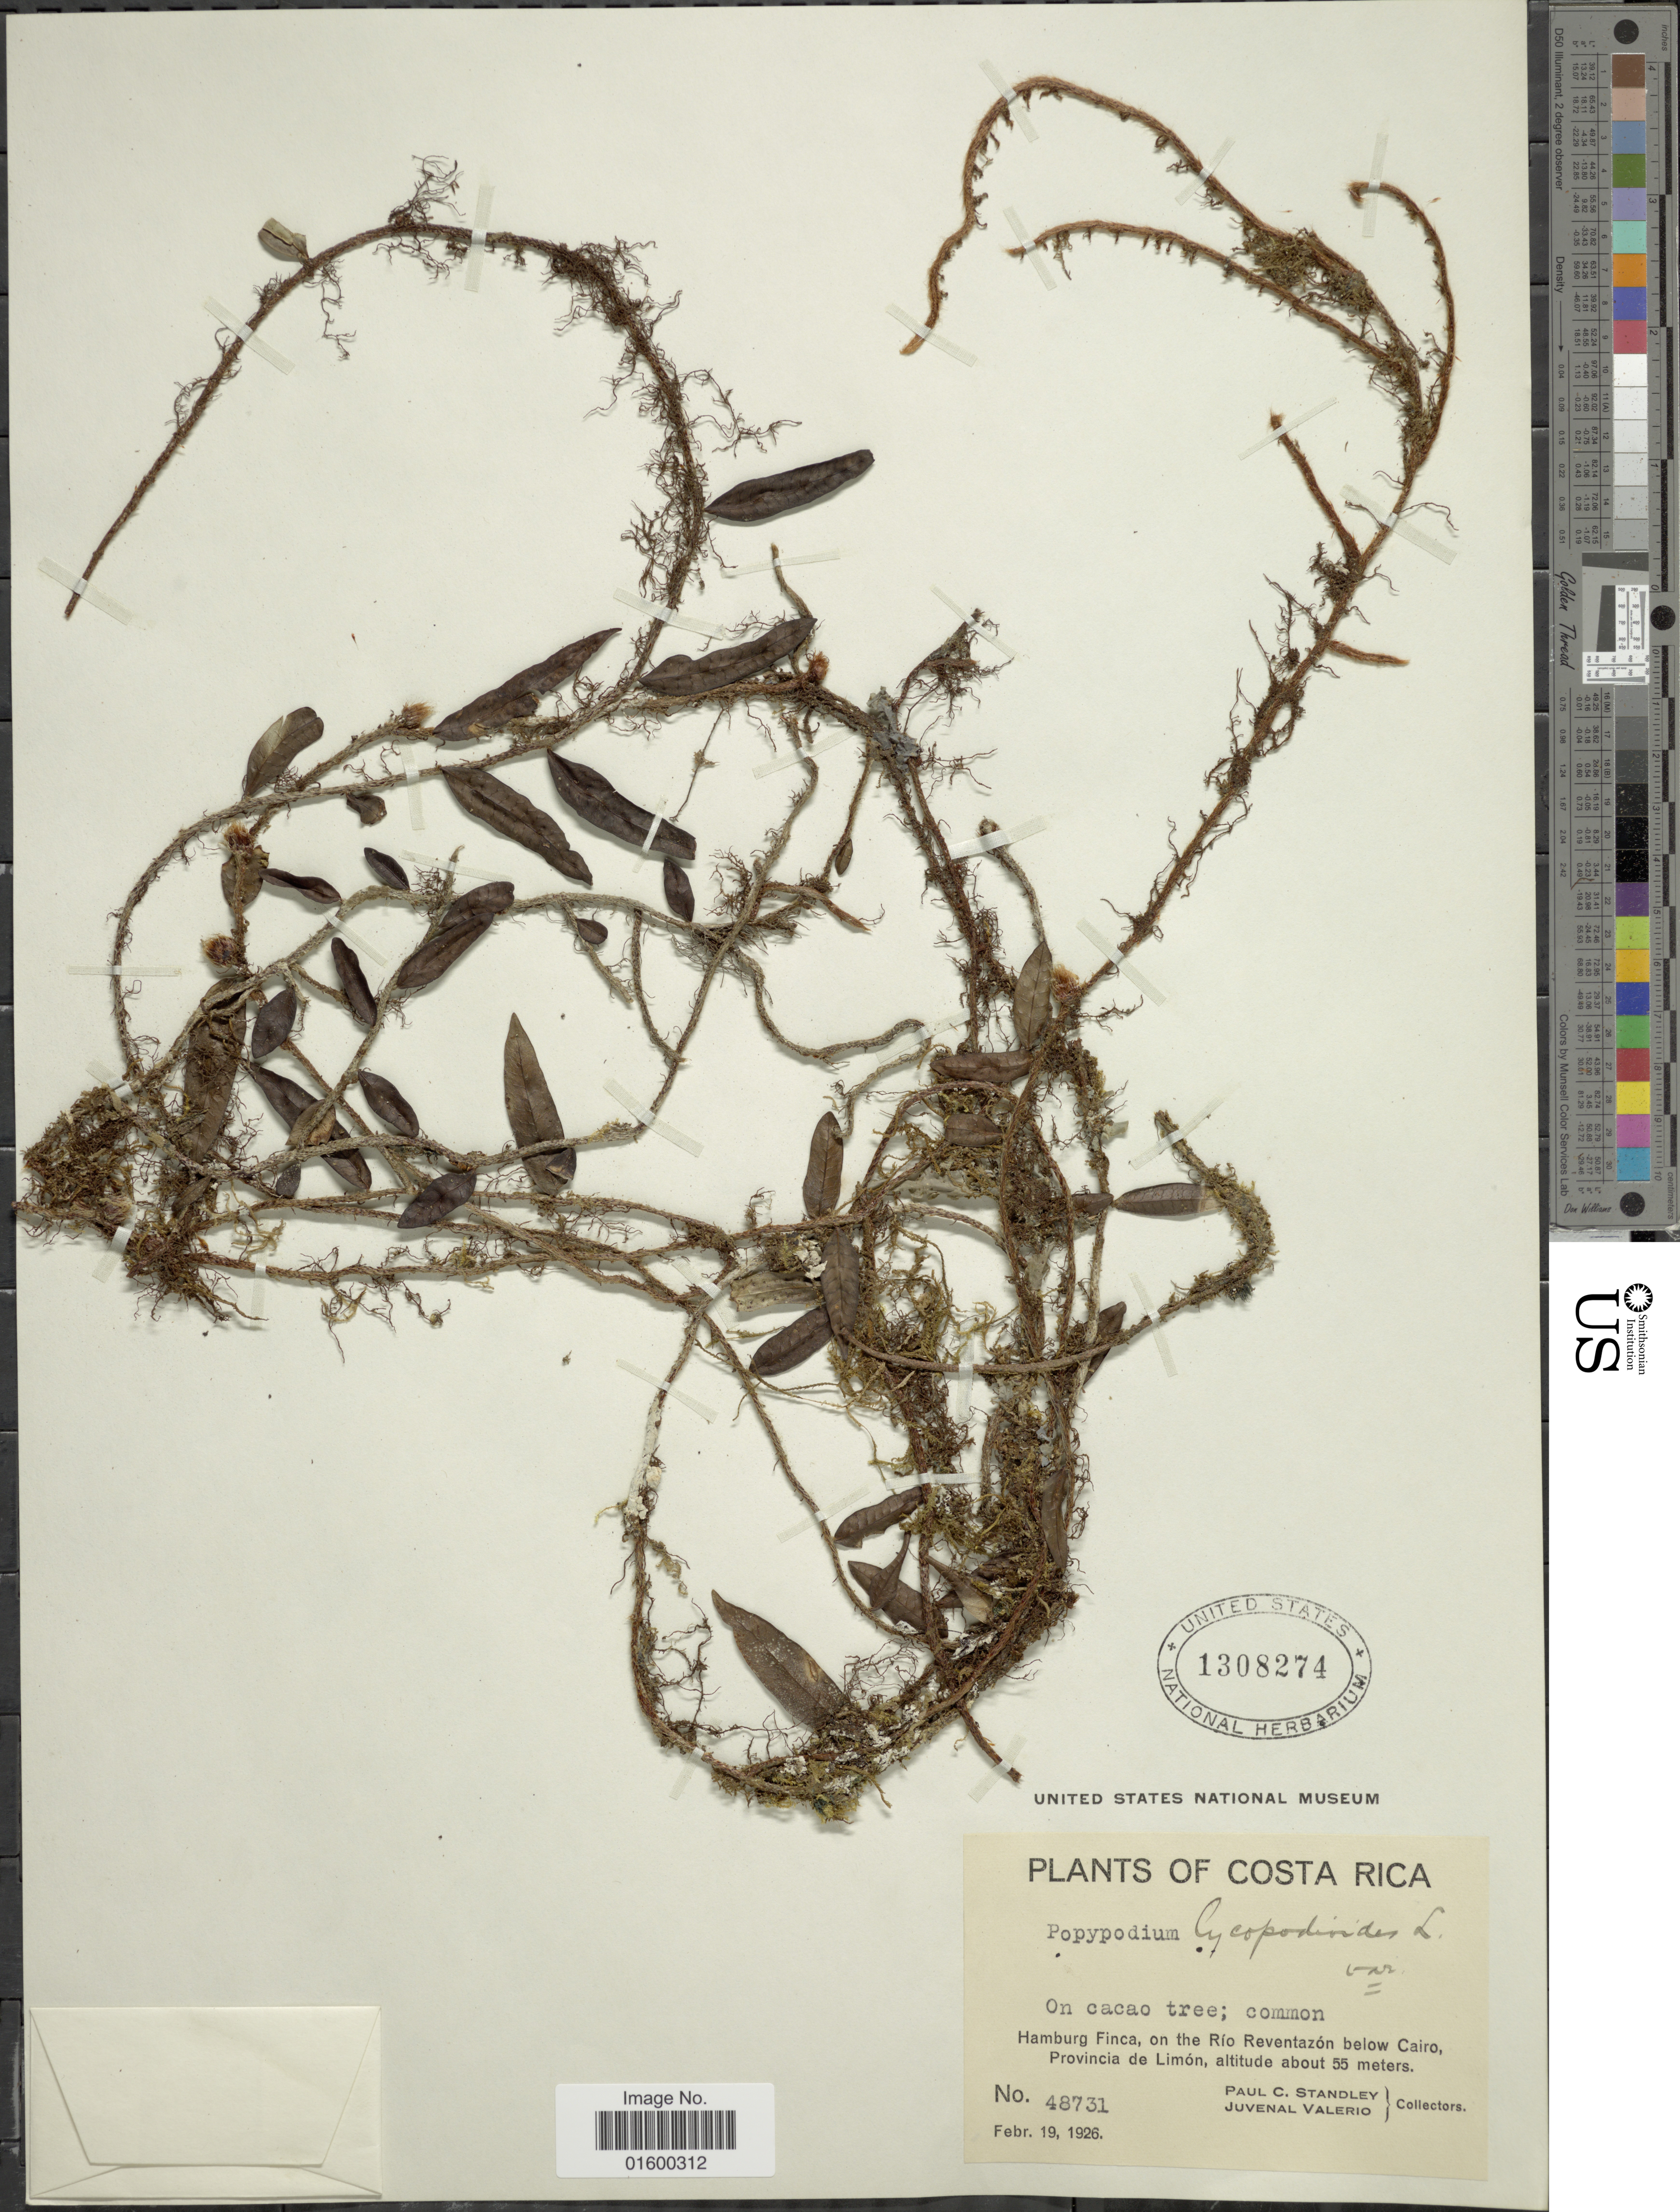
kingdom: Plantae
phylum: Tracheophyta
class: Polypodiopsida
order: Polypodiales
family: Polypodiaceae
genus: Microgramma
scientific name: Microgramma lycopodioides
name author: (L.) Copel.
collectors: P. C. Standley & J. Valerio R.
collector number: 48731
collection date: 1926-02-19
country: Costa Rica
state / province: Limón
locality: Hamburg Finca, on the Rio Reventazon below Cairo, Provincia de Limon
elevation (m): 55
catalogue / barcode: US 1308274